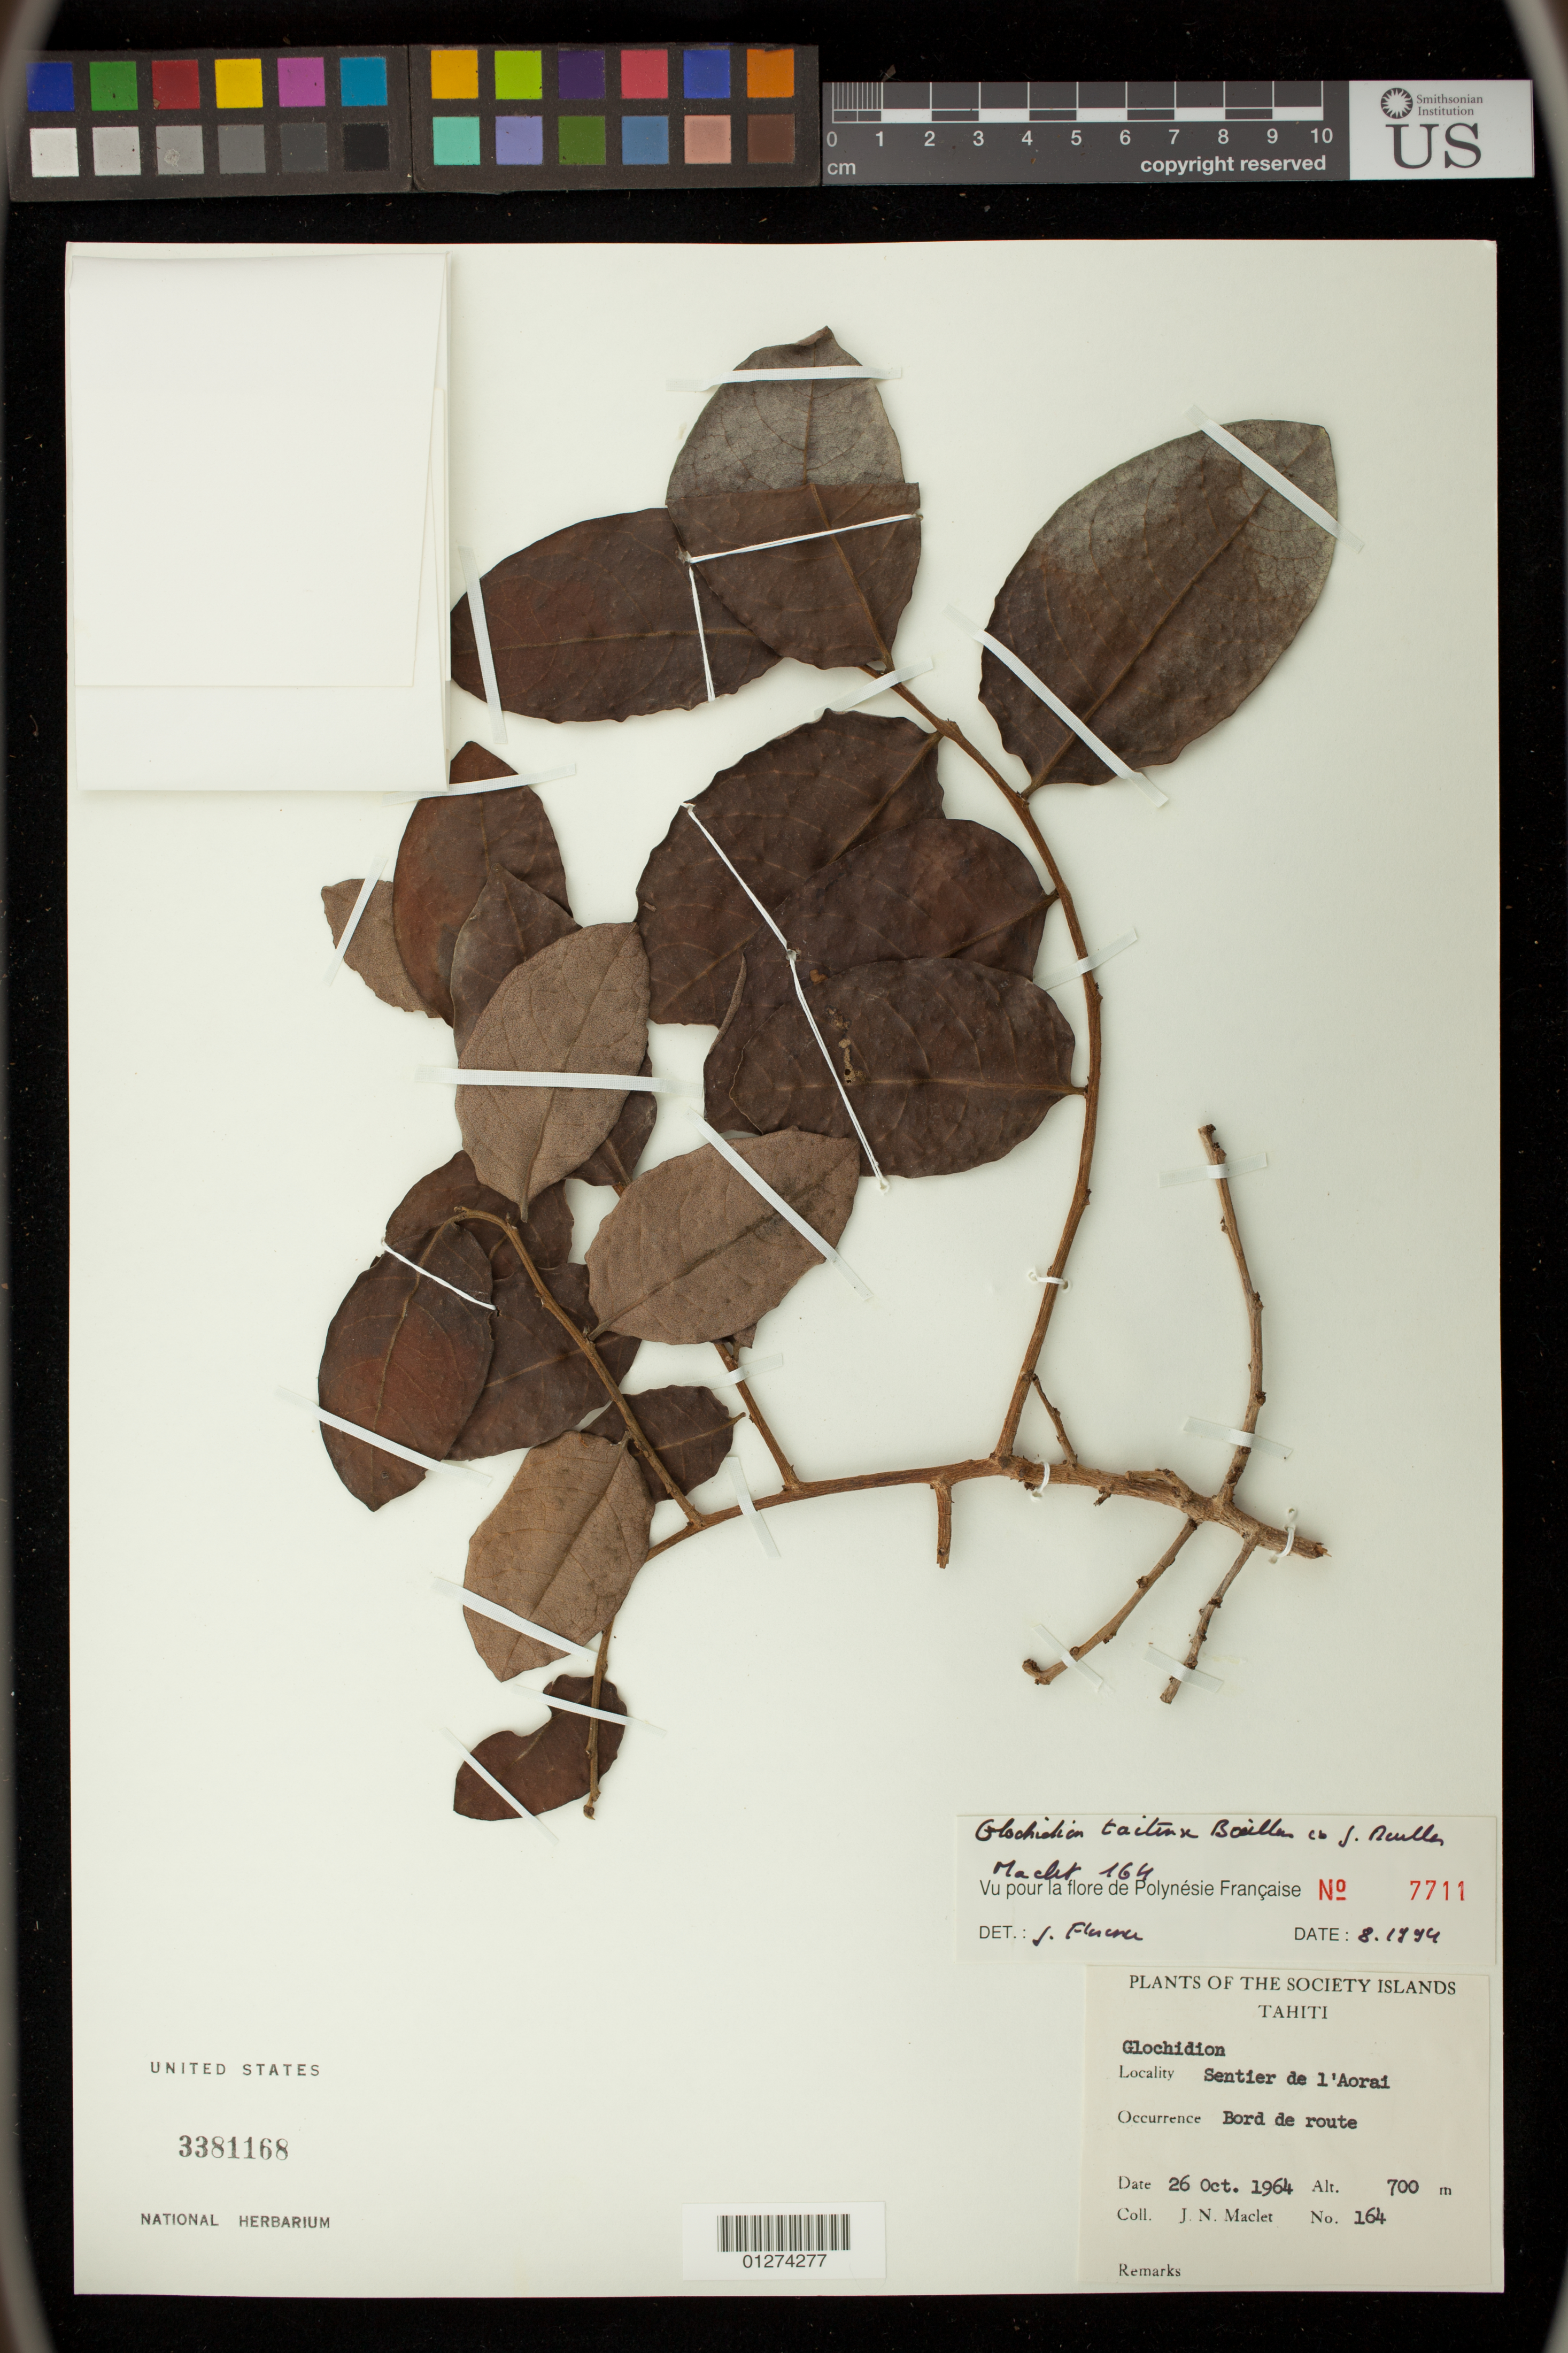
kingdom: Plantae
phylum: Tracheophyta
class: Magnoliopsida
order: Malpighiales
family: Phyllanthaceae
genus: Phyllanthus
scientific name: Phyllanthus taitensis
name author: (Baill. ex Müll. Arg.) Müll. Arg.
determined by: Wagner, W. L., (BOT), Smithsonian Institution - National Museum of Natural History (UNITED STATES)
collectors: J. Maclet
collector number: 164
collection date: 1964-10-26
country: French Polynesia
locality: Society Islands. Tahiti. Sentier de l'Aorai.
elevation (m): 700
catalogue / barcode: US 3381168